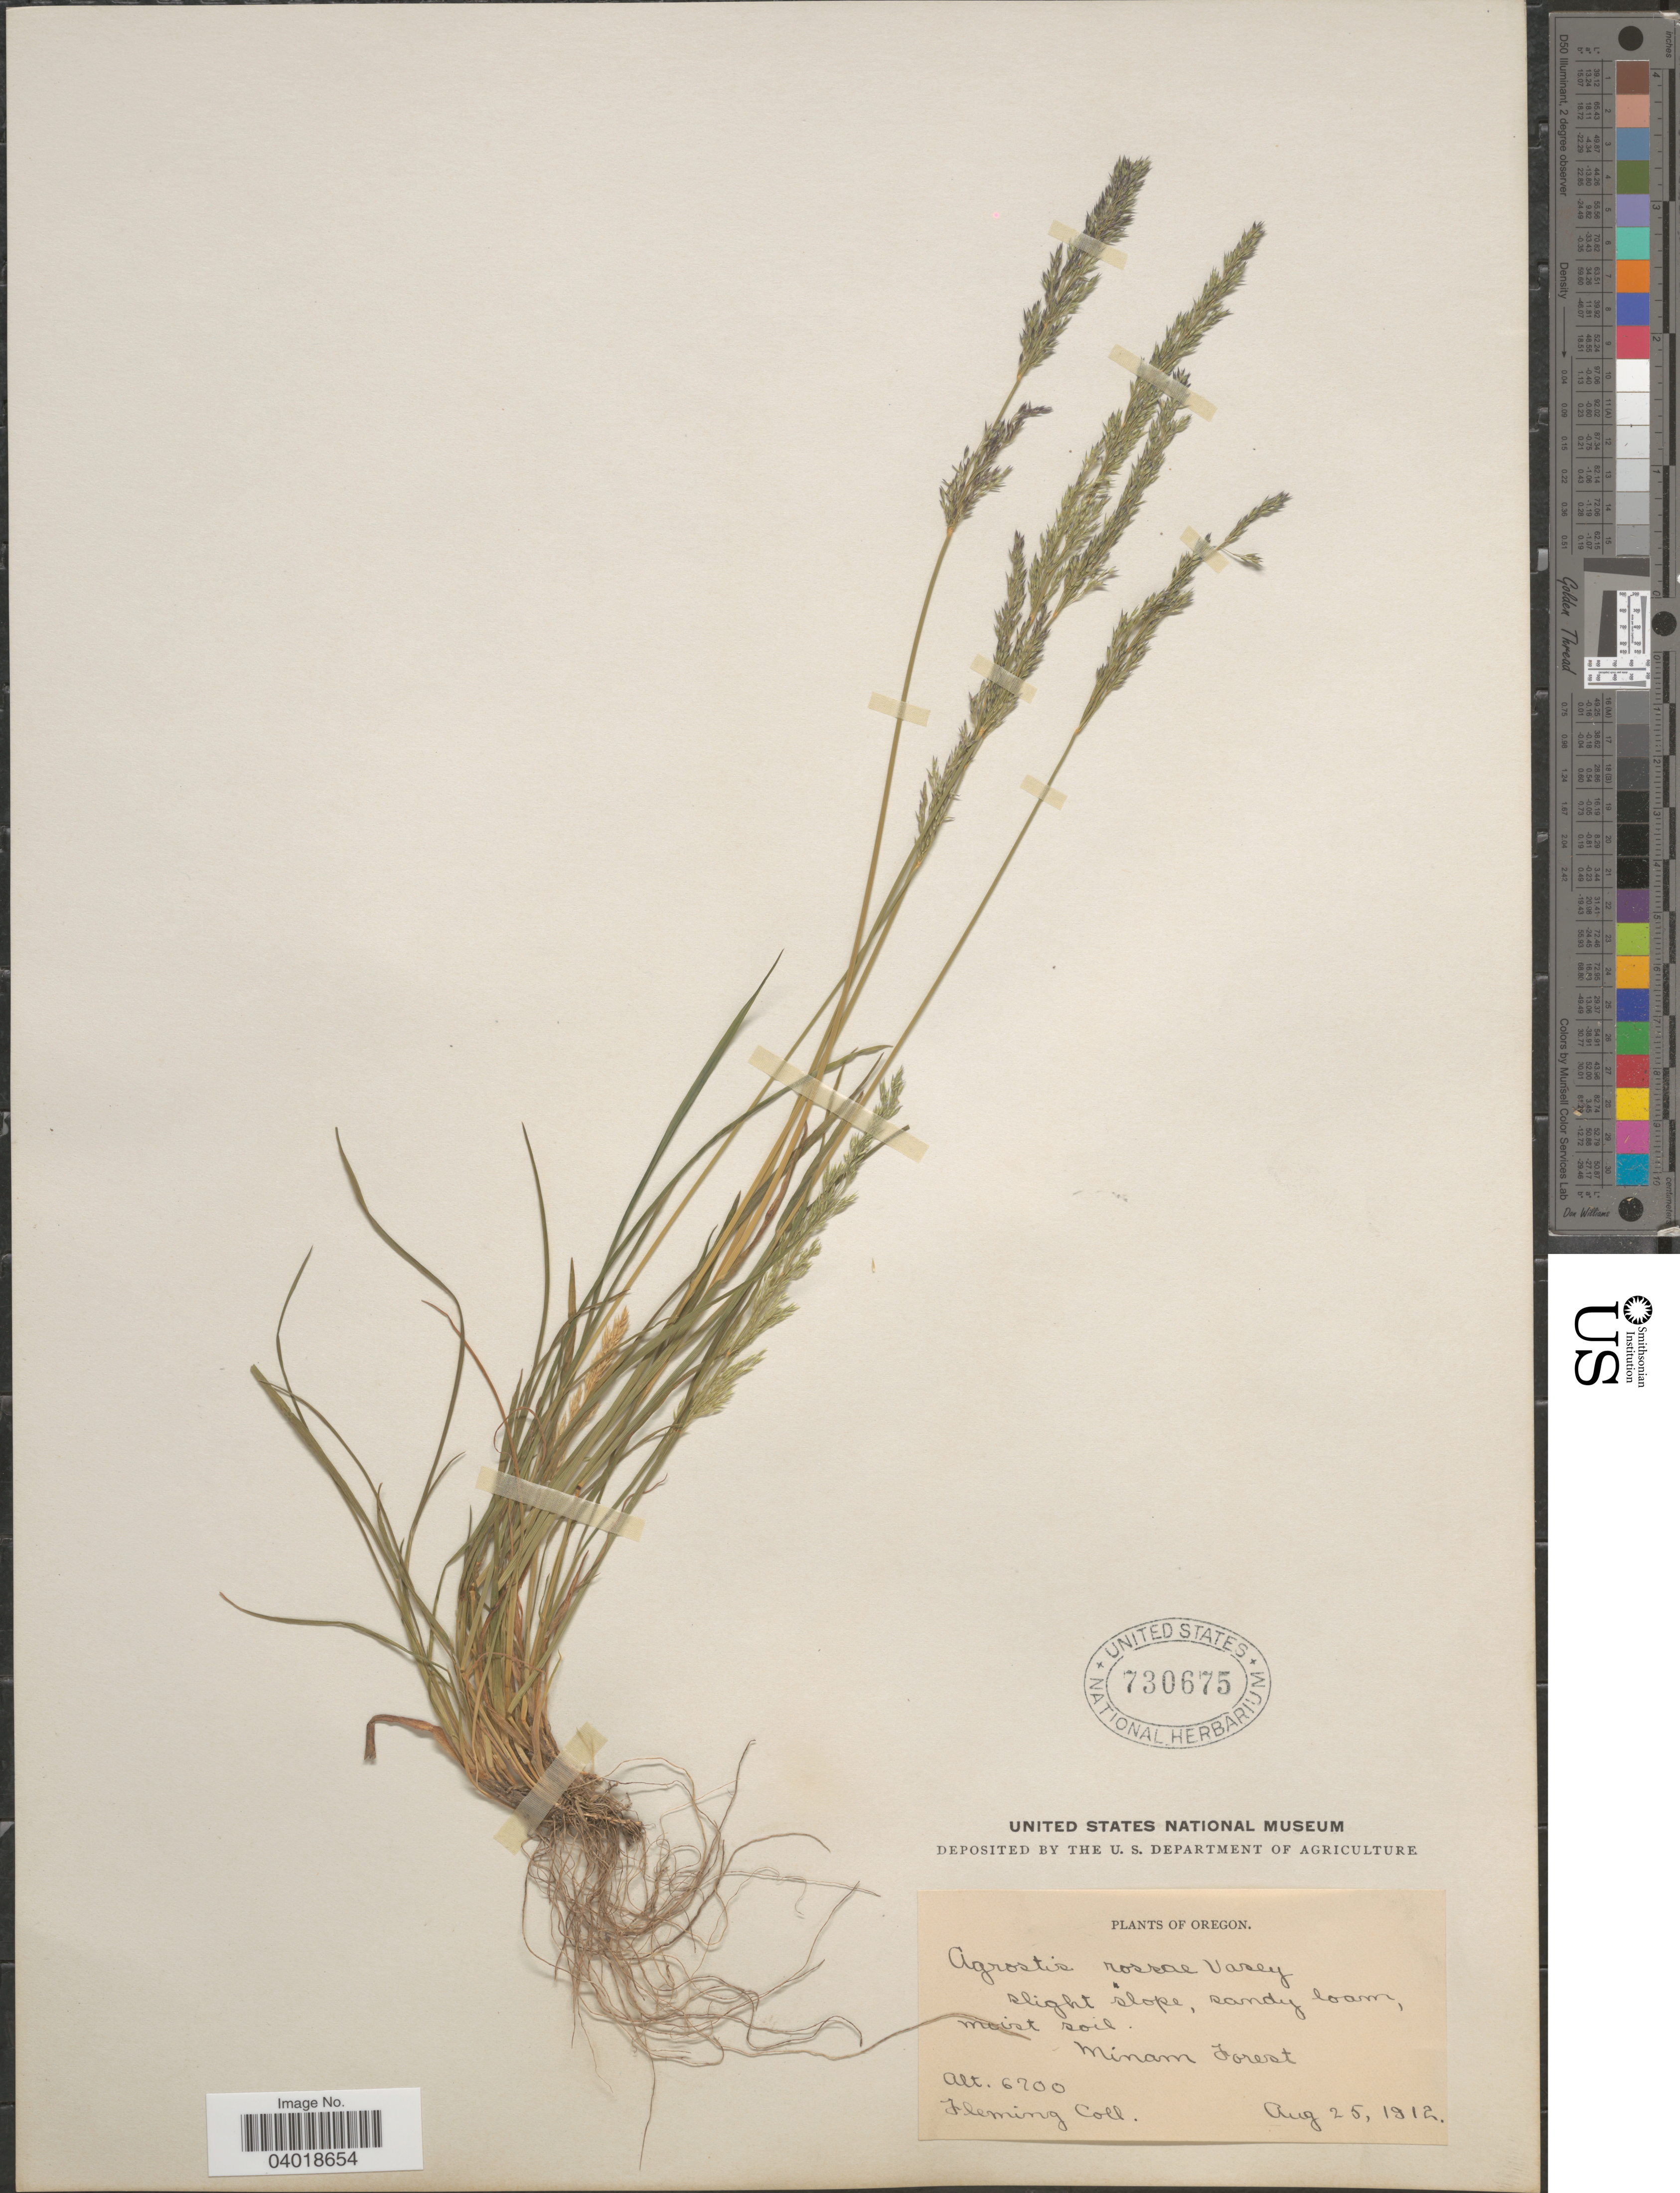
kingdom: Plantae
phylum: Tracheophyta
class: Liliopsida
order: Poales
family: Poaceae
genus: Agrostis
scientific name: Agrostis exarata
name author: Trin.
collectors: -. Fleming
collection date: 1912-08-25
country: United States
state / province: Oregon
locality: Slight slope, sandy loam, moist soil. Minam Forest.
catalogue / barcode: US 730675